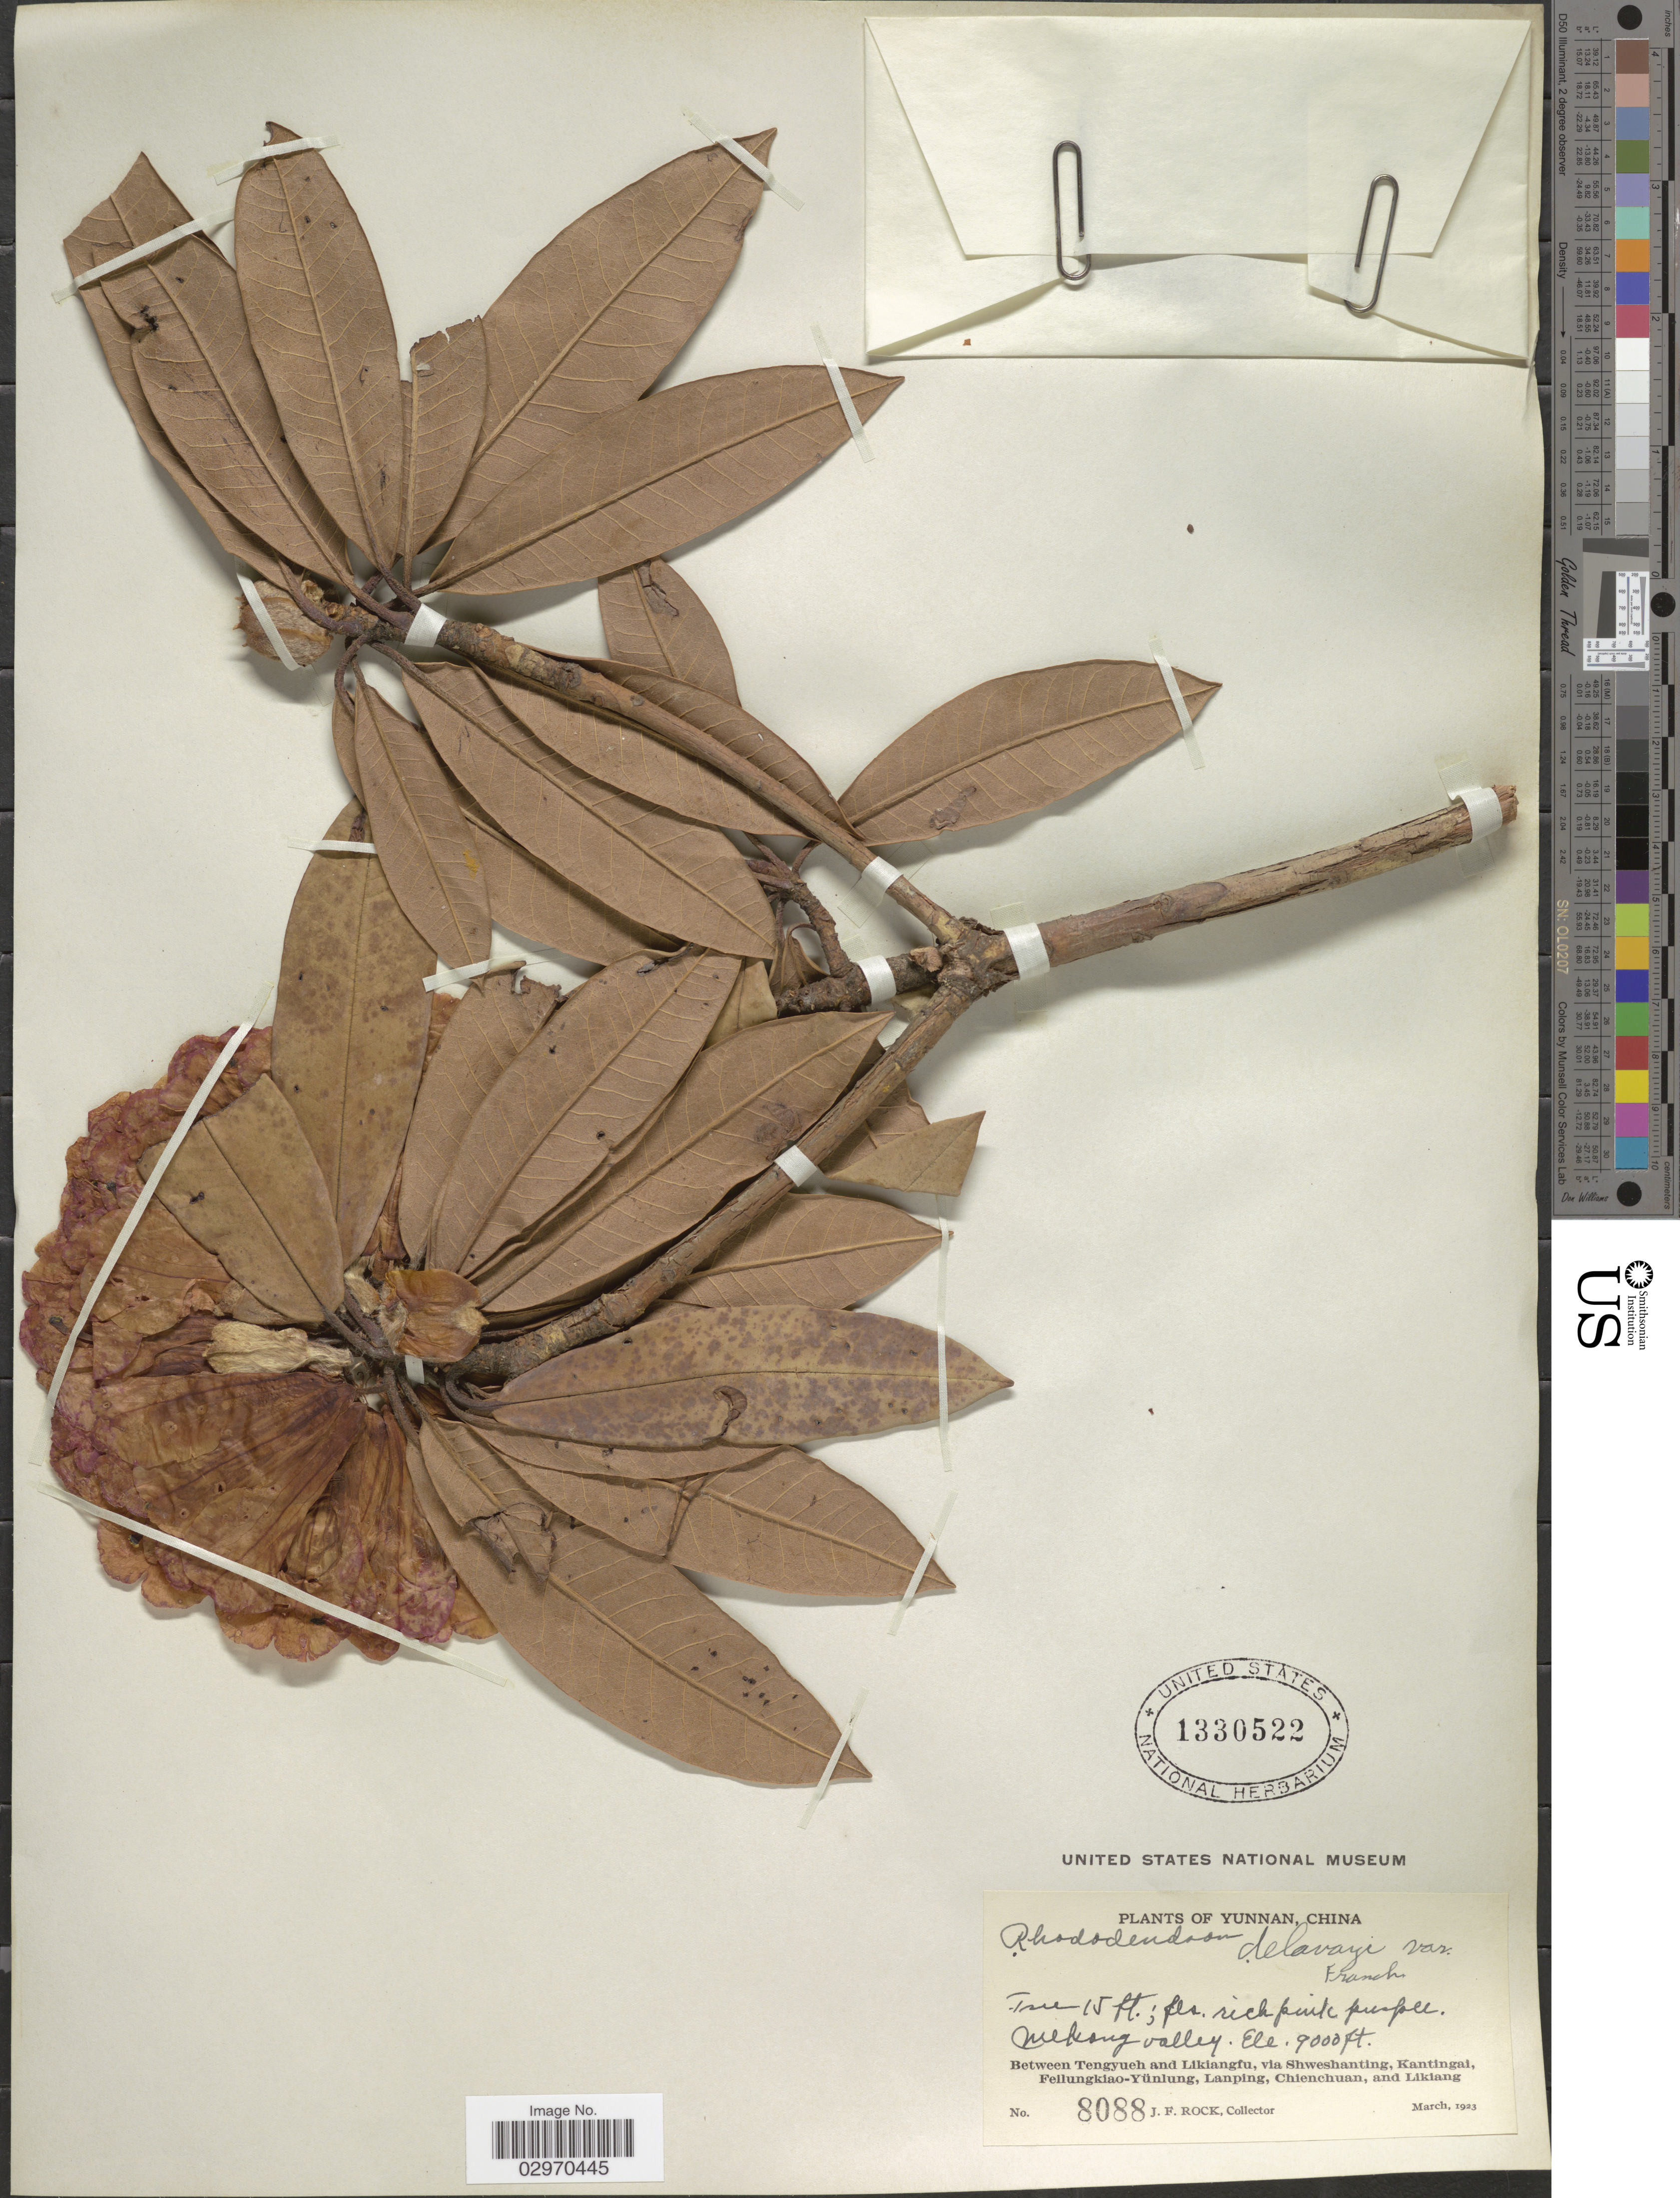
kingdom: Plantae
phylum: Tracheophyta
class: Magnoliopsida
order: Ericales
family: Ericaceae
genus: Rhododendron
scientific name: Rhododendron delavayi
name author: Franch.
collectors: J. Rock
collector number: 8088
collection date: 1923-03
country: China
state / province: Yunnan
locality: Mekong valley. Between Tengyueh and Likiangfu, via Shweshanting, Kantingai, Feilungkiao-Yünlung, Lanping, Chienchuan, and Likiang.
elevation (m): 2743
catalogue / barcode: US 1330522